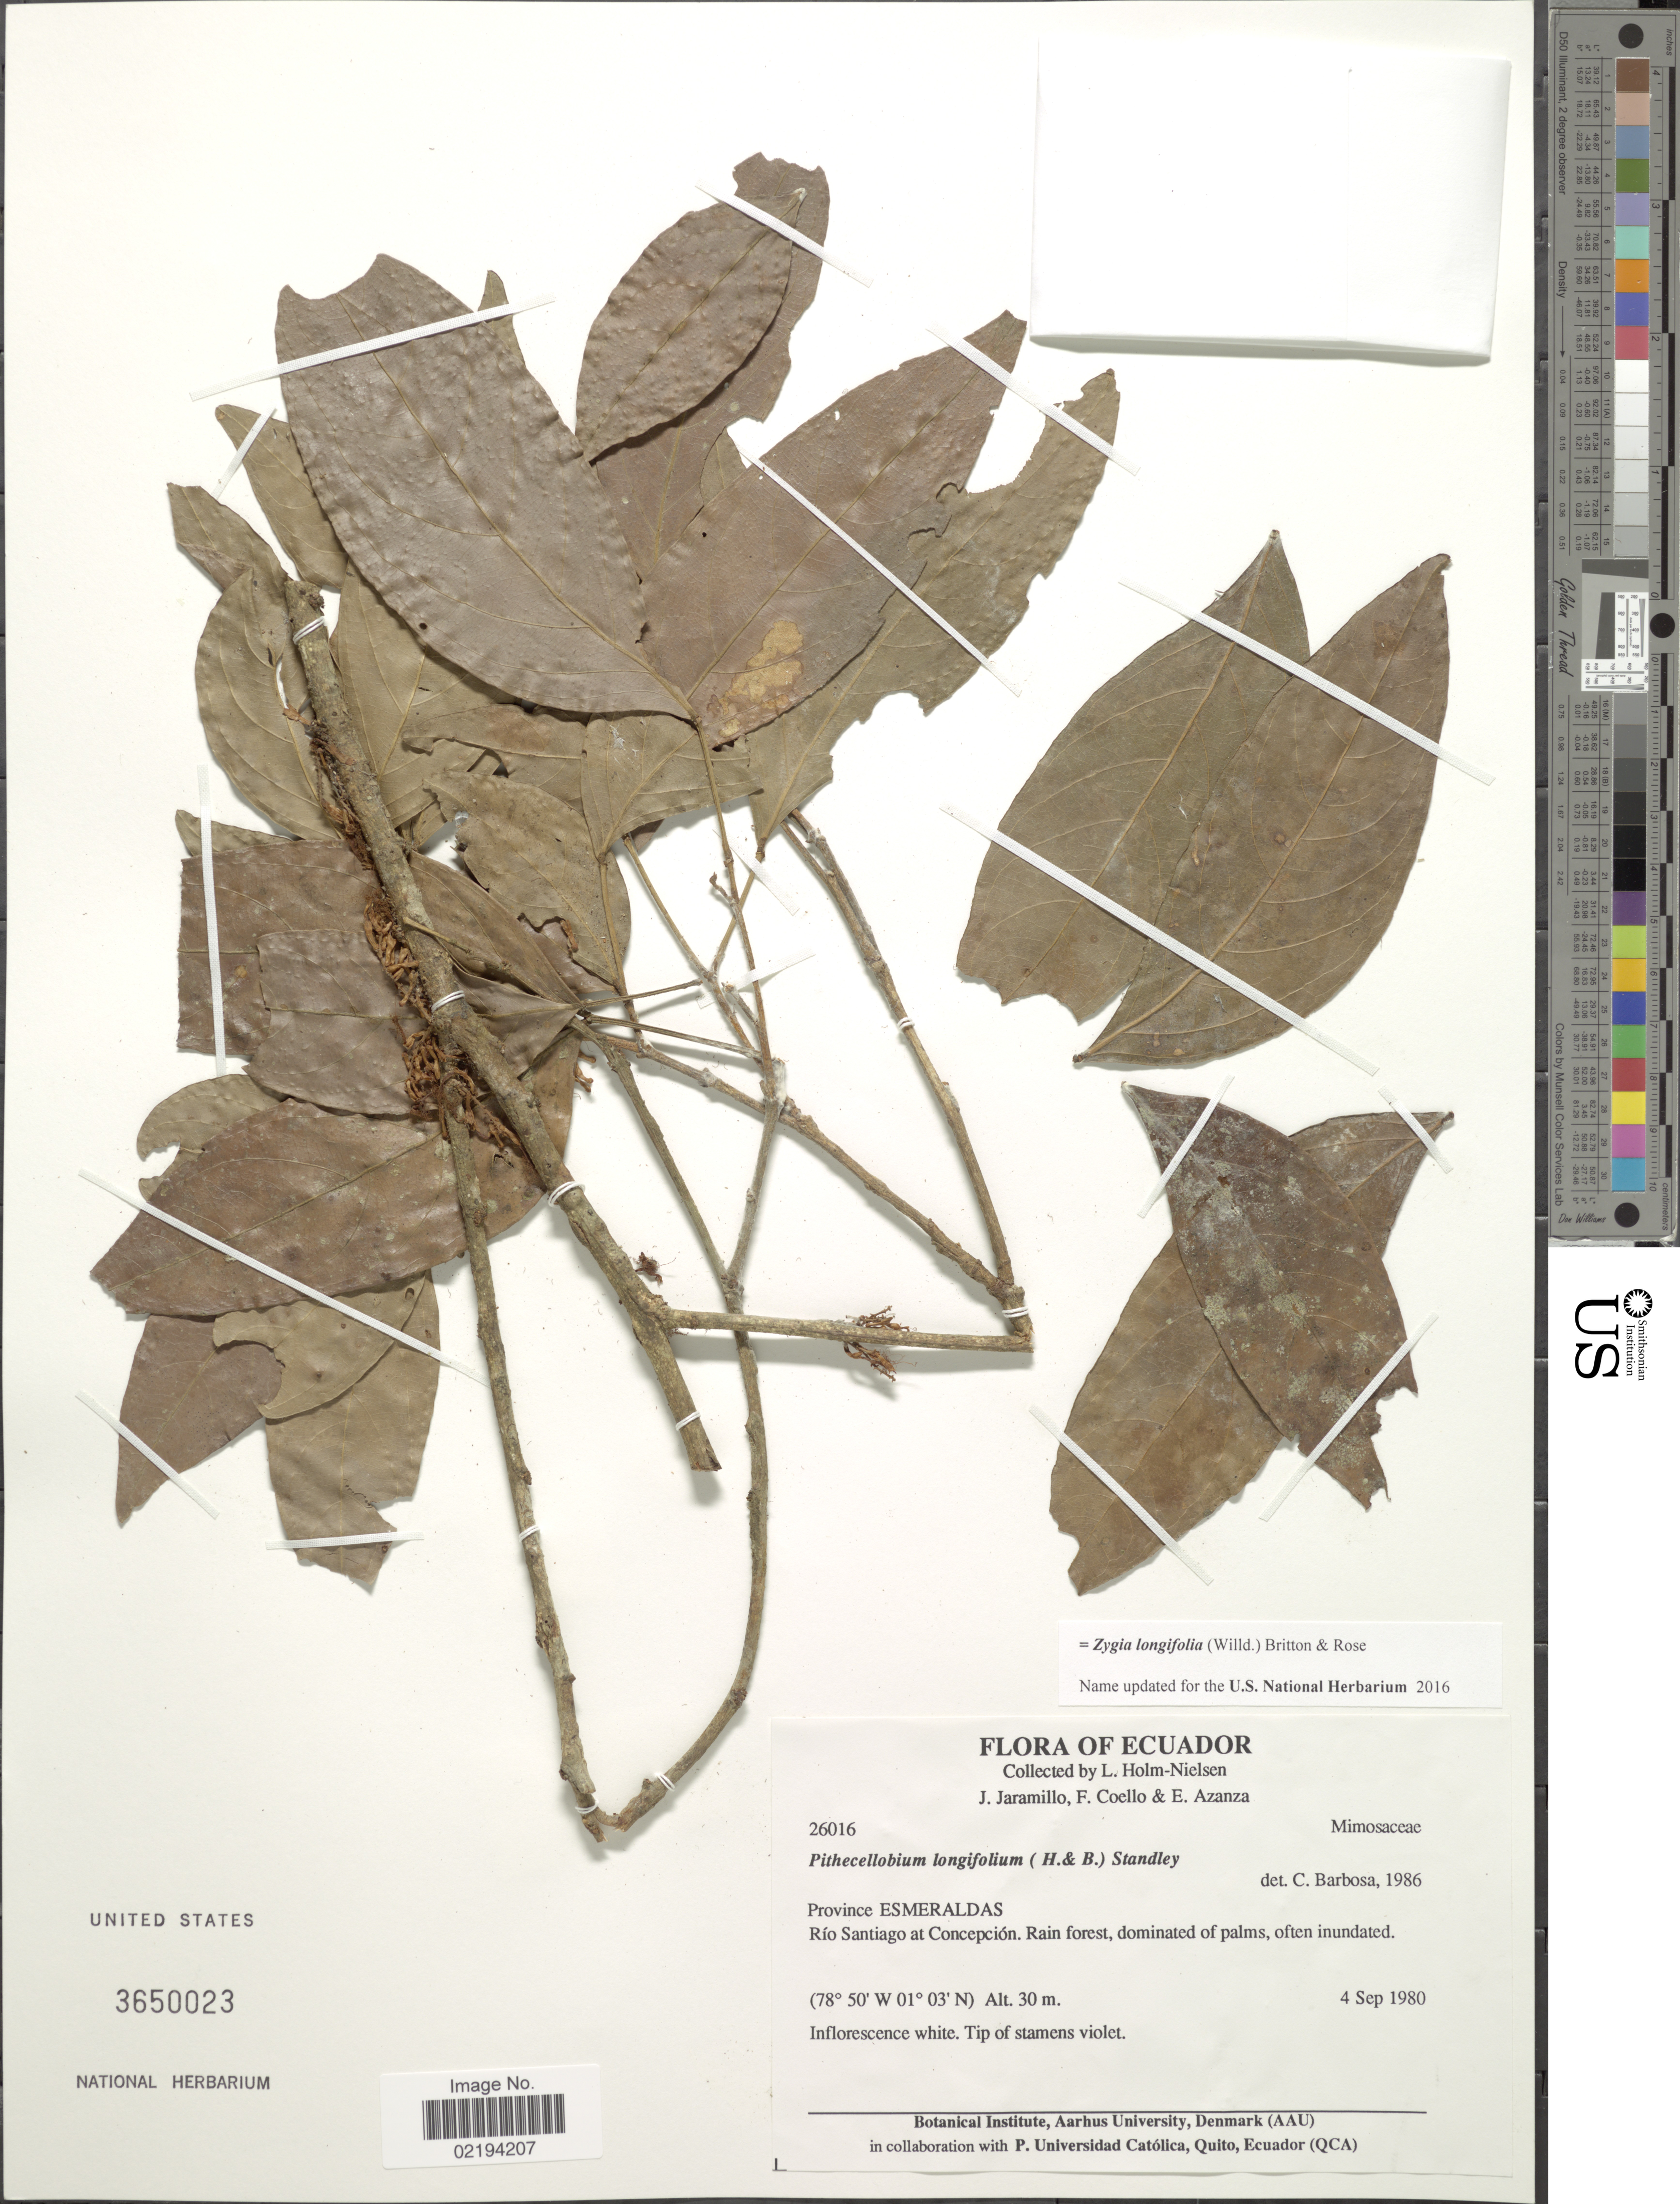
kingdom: Plantae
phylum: Tracheophyta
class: Magnoliopsida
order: Fabales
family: Fabaceae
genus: Zygia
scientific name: Zygia longifolia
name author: (Willd.) Britton & Rose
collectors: L. B. Holm-Nielsen, J. Jaramillo, F. Coello & E. Azanza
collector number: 26016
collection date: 1980-09-04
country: Ecuador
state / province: Esmeraldas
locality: Rio Santiago at Concepcion, rain forest.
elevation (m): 30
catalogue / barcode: US 3650023